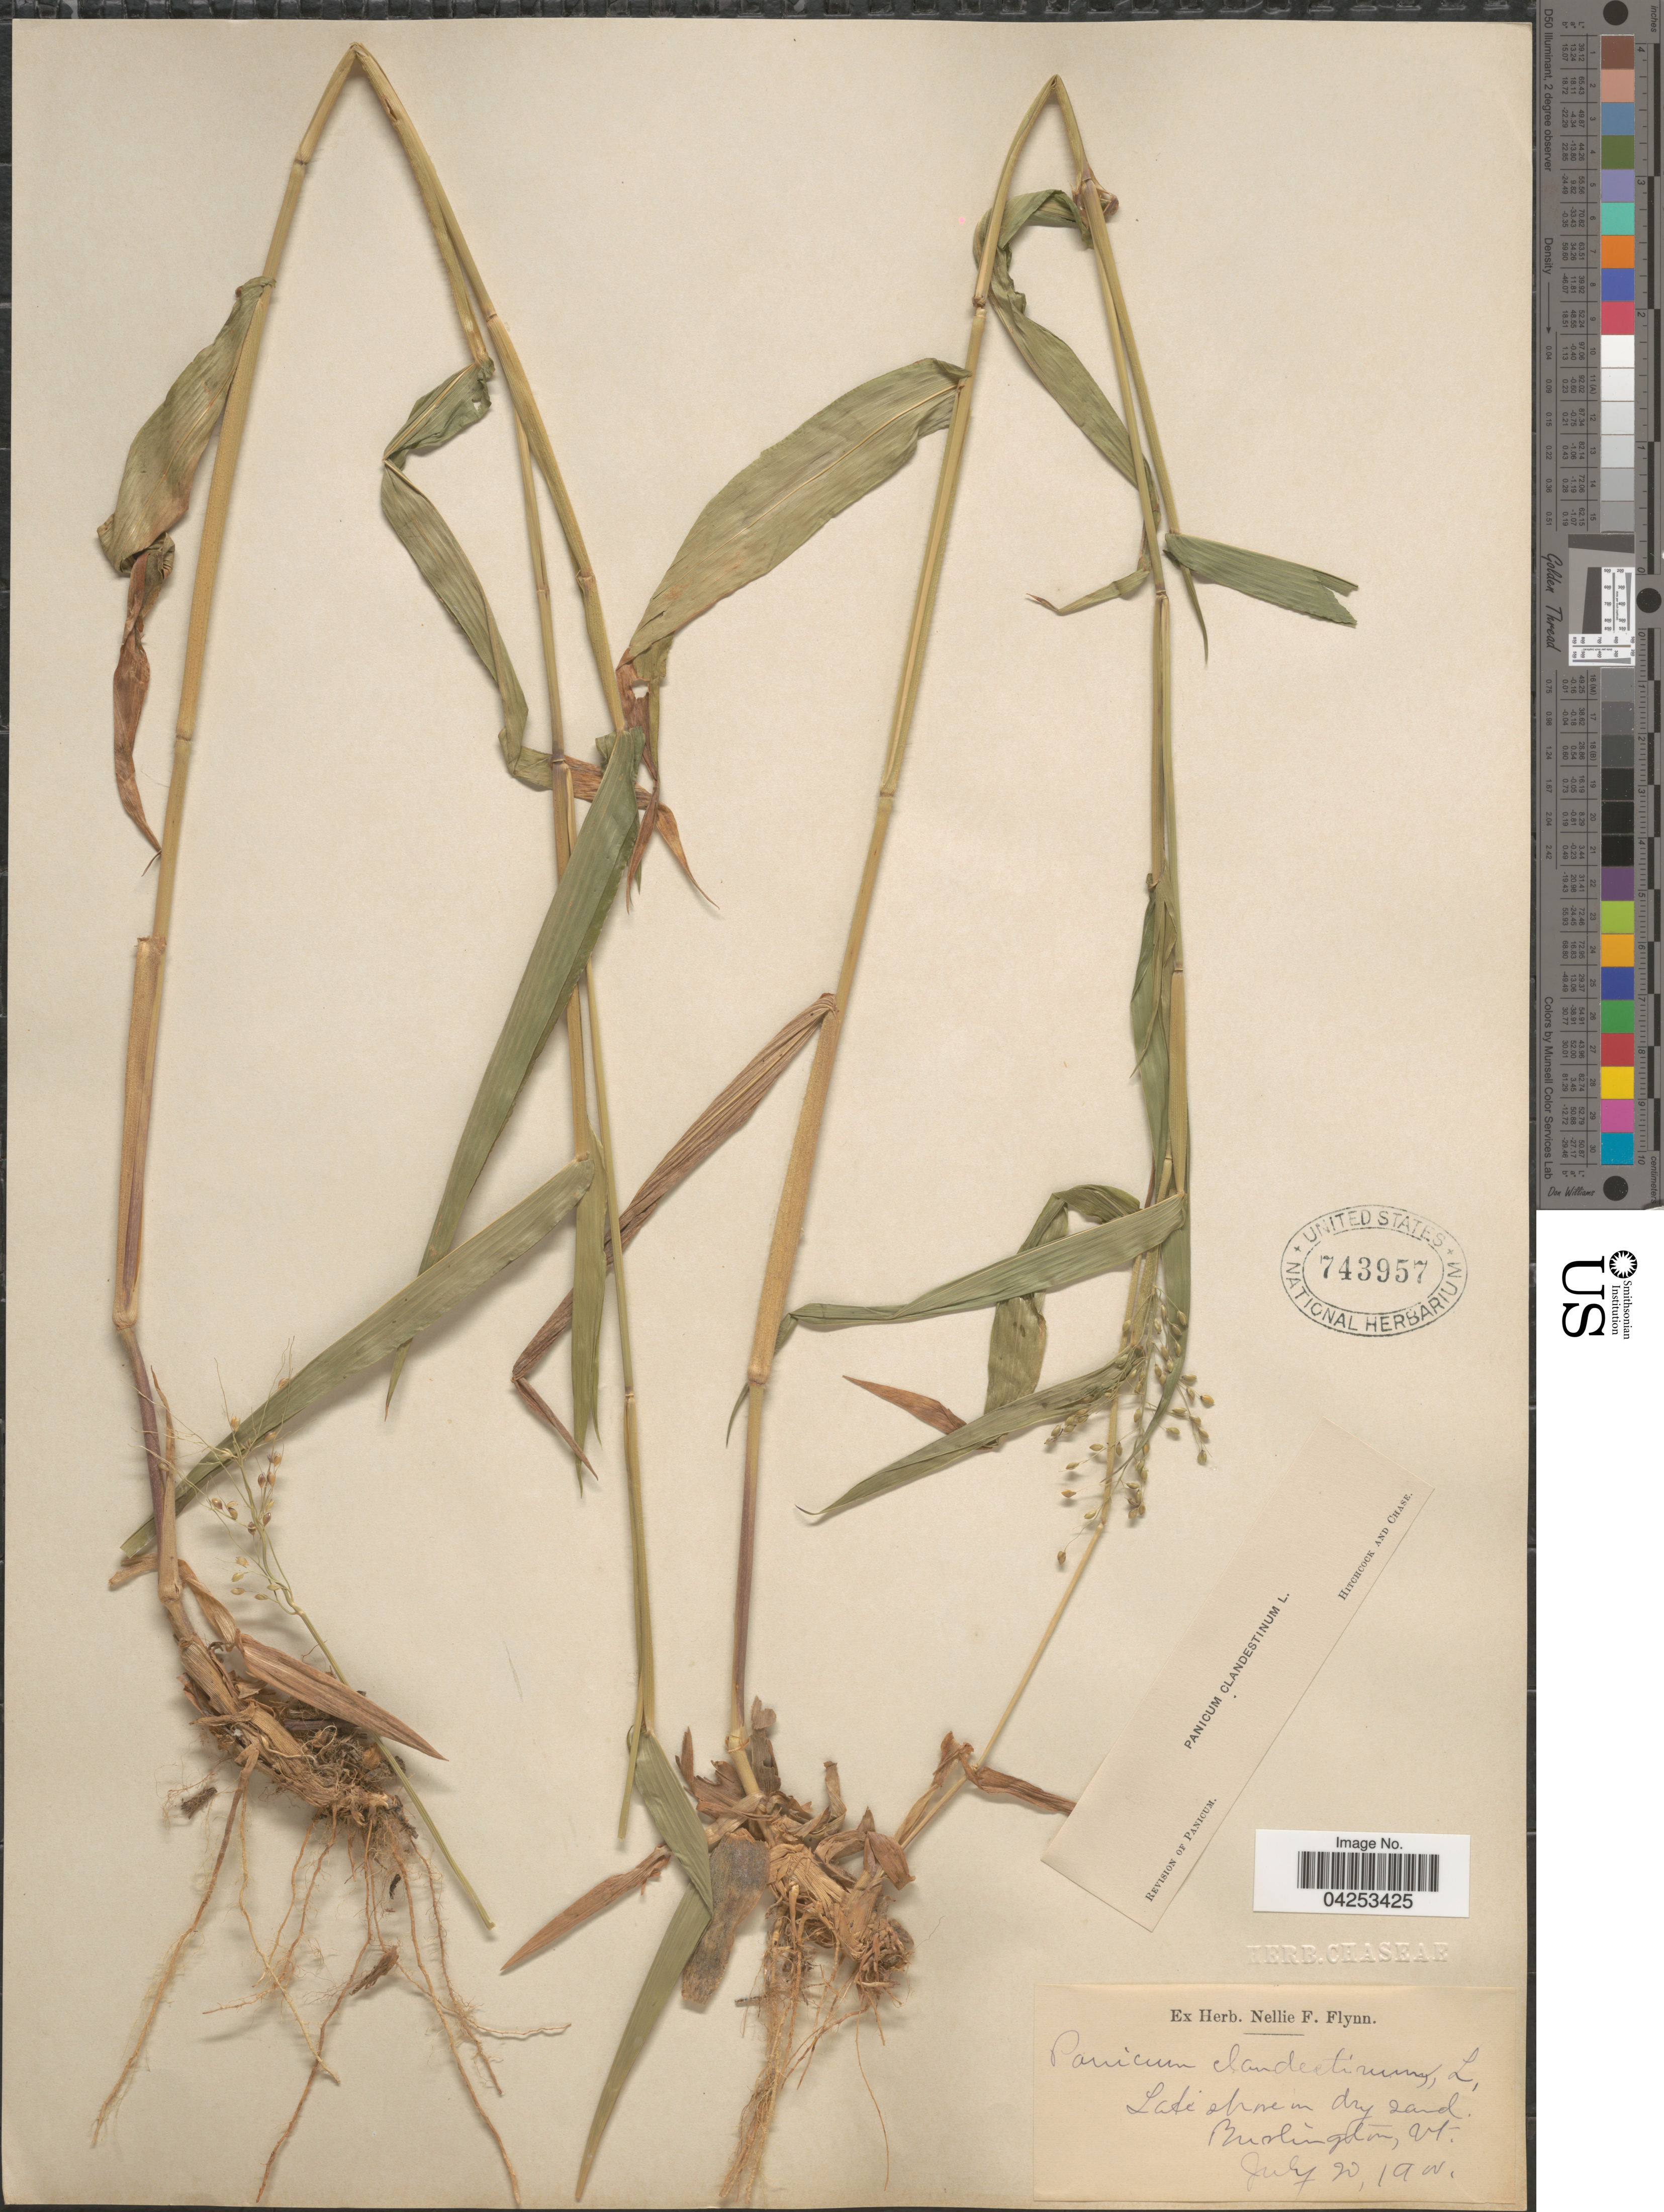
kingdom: Plantae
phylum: Tracheophyta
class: Liliopsida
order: Poales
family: Poaceae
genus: Dichanthelium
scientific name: Dichanthelium clandestinum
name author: (L.) Gould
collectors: Ex Herb. Nellie F. Flynn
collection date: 1900-07-20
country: United States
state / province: Vermont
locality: Lake above dry sand. Burlington.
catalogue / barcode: US 743957